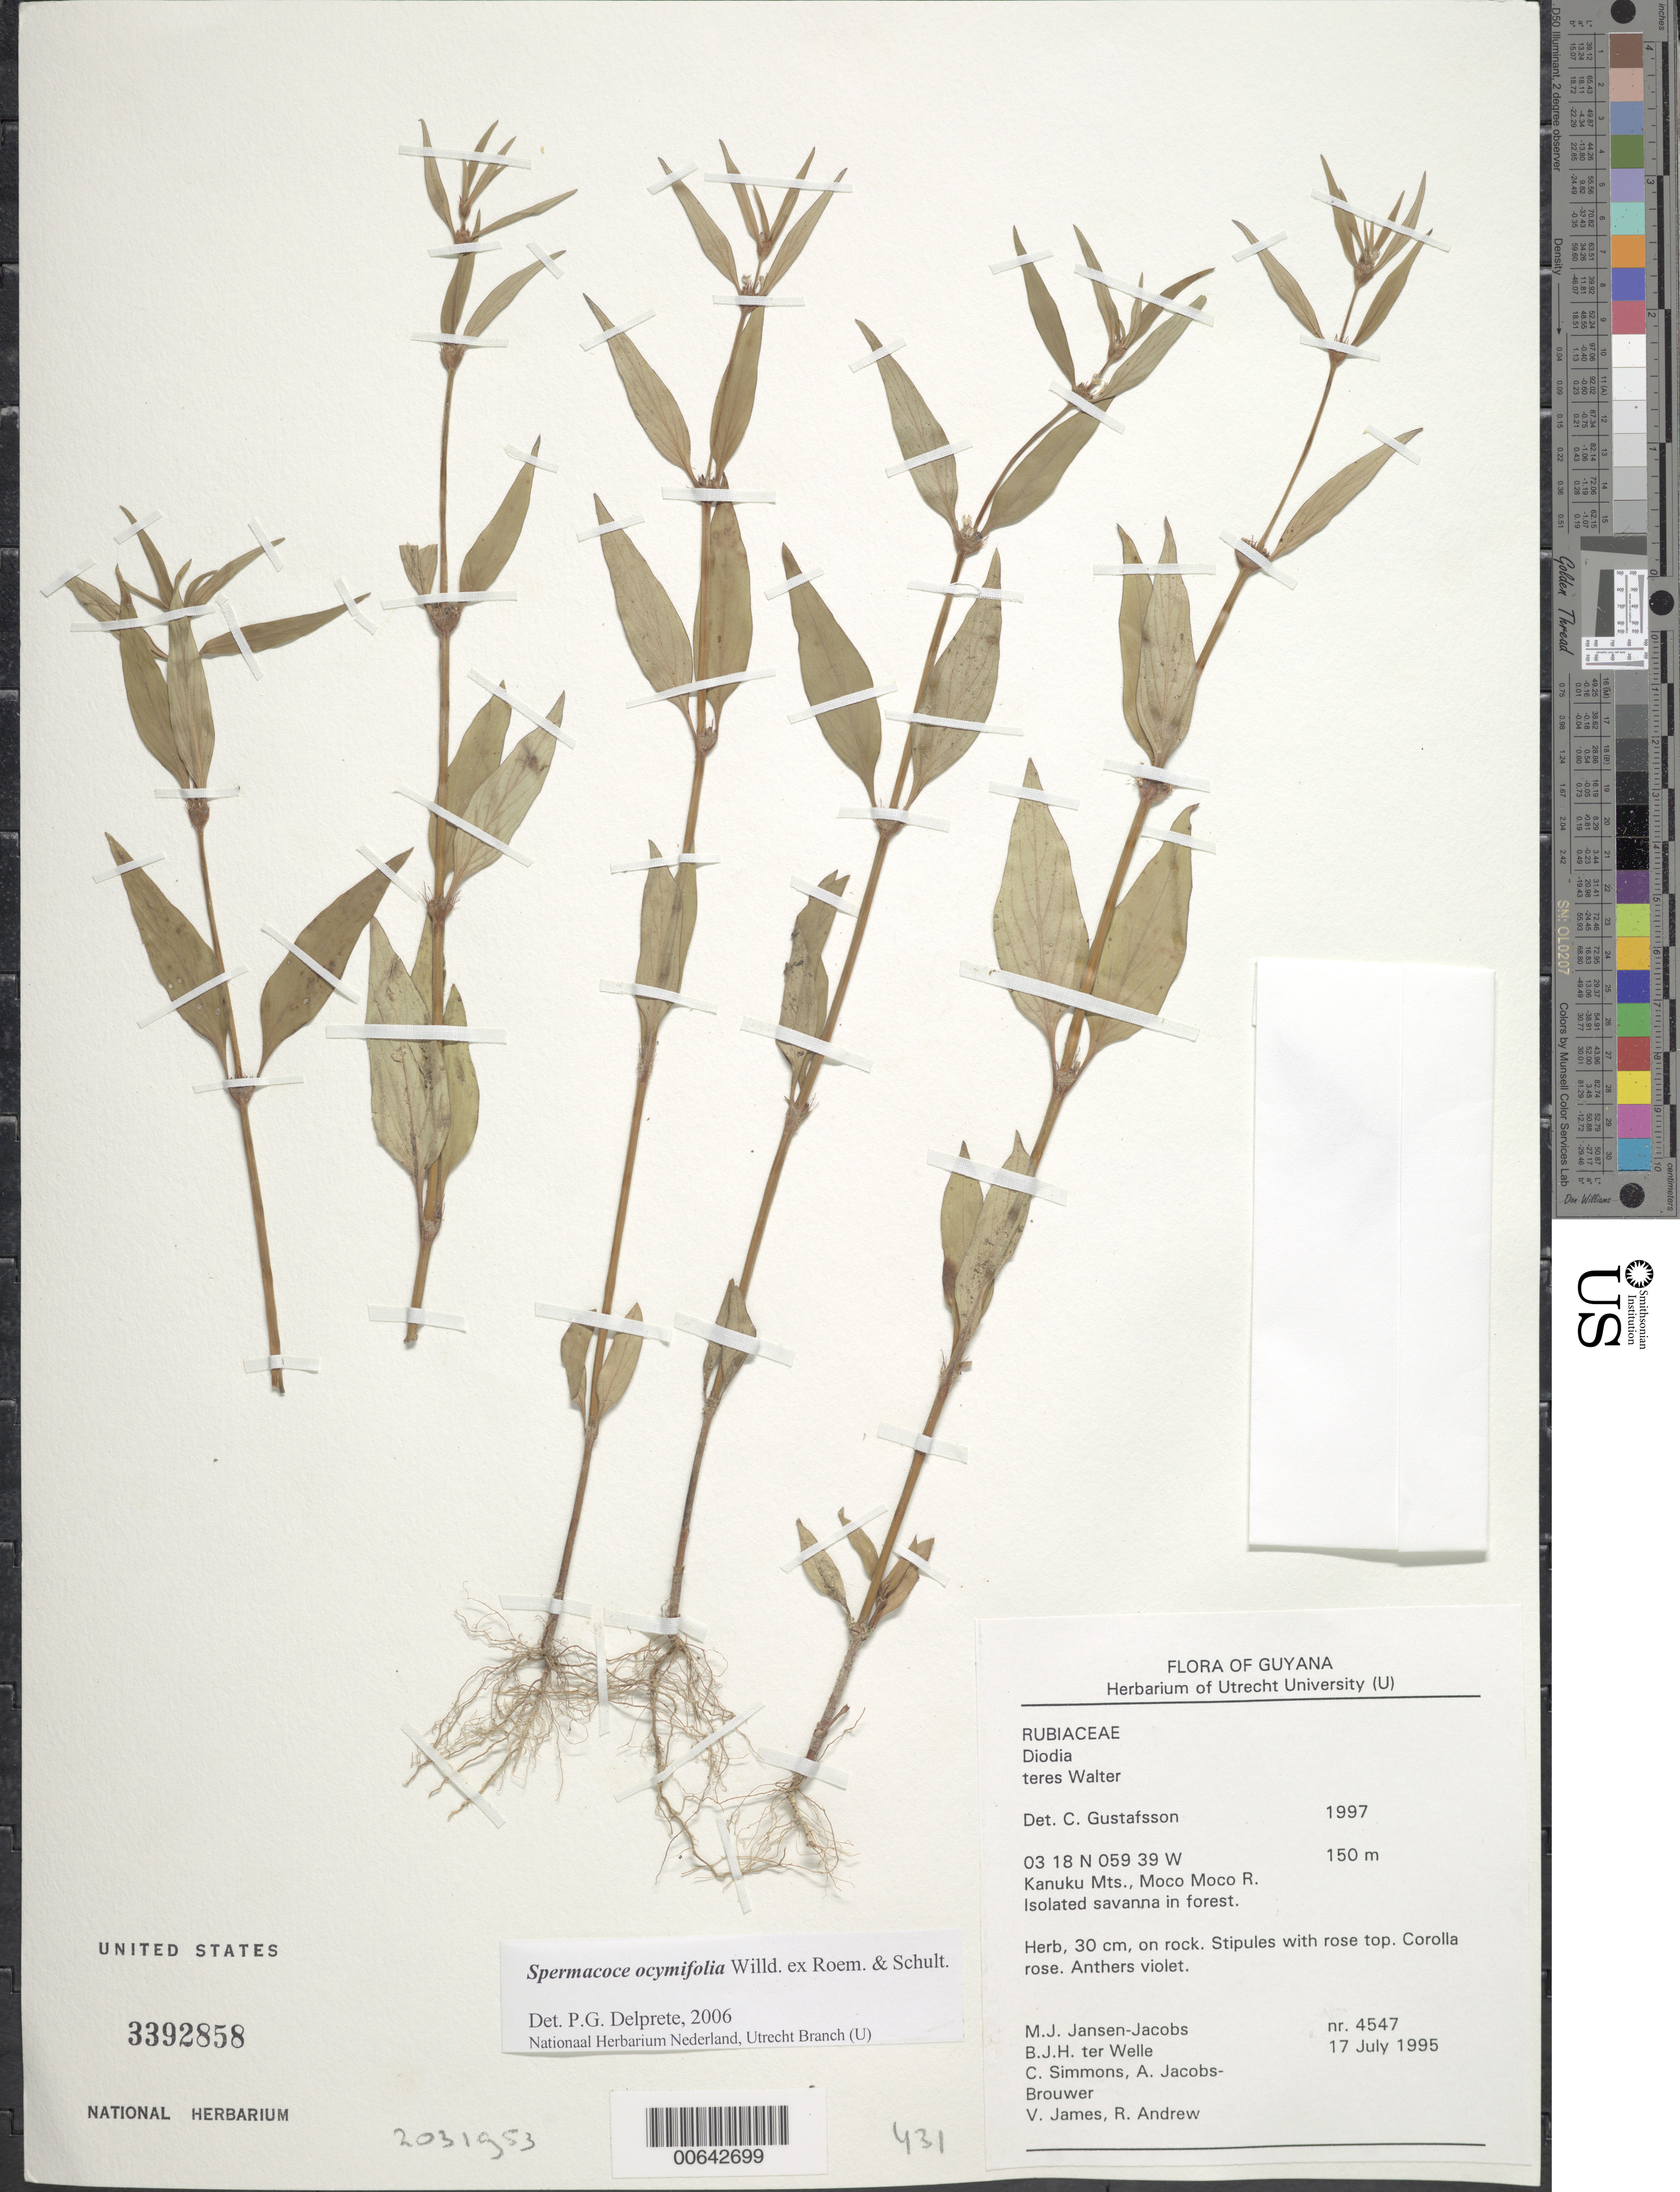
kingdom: Plantae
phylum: Tracheophyta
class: Magnoliopsida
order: Gentianales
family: Rubiaceae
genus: Spermacoce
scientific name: Spermacoce ocymifolia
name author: Willd. ex Roem. & Schult.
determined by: Delprete, P. G., Herb. de Guyane Cay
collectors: M. J. Jansen-Jacobs, B. Welle, C. Simmons, A. Jacobs-Brouwer, V. James & R. Andrew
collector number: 4547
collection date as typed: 17-Jul-95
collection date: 1995-07-17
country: Guyana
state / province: U. Takutu-U. Essequibo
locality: Moco Moco River, Kanuku Mts.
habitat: Isolated savanna in forest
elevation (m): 150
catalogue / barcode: US 3392858